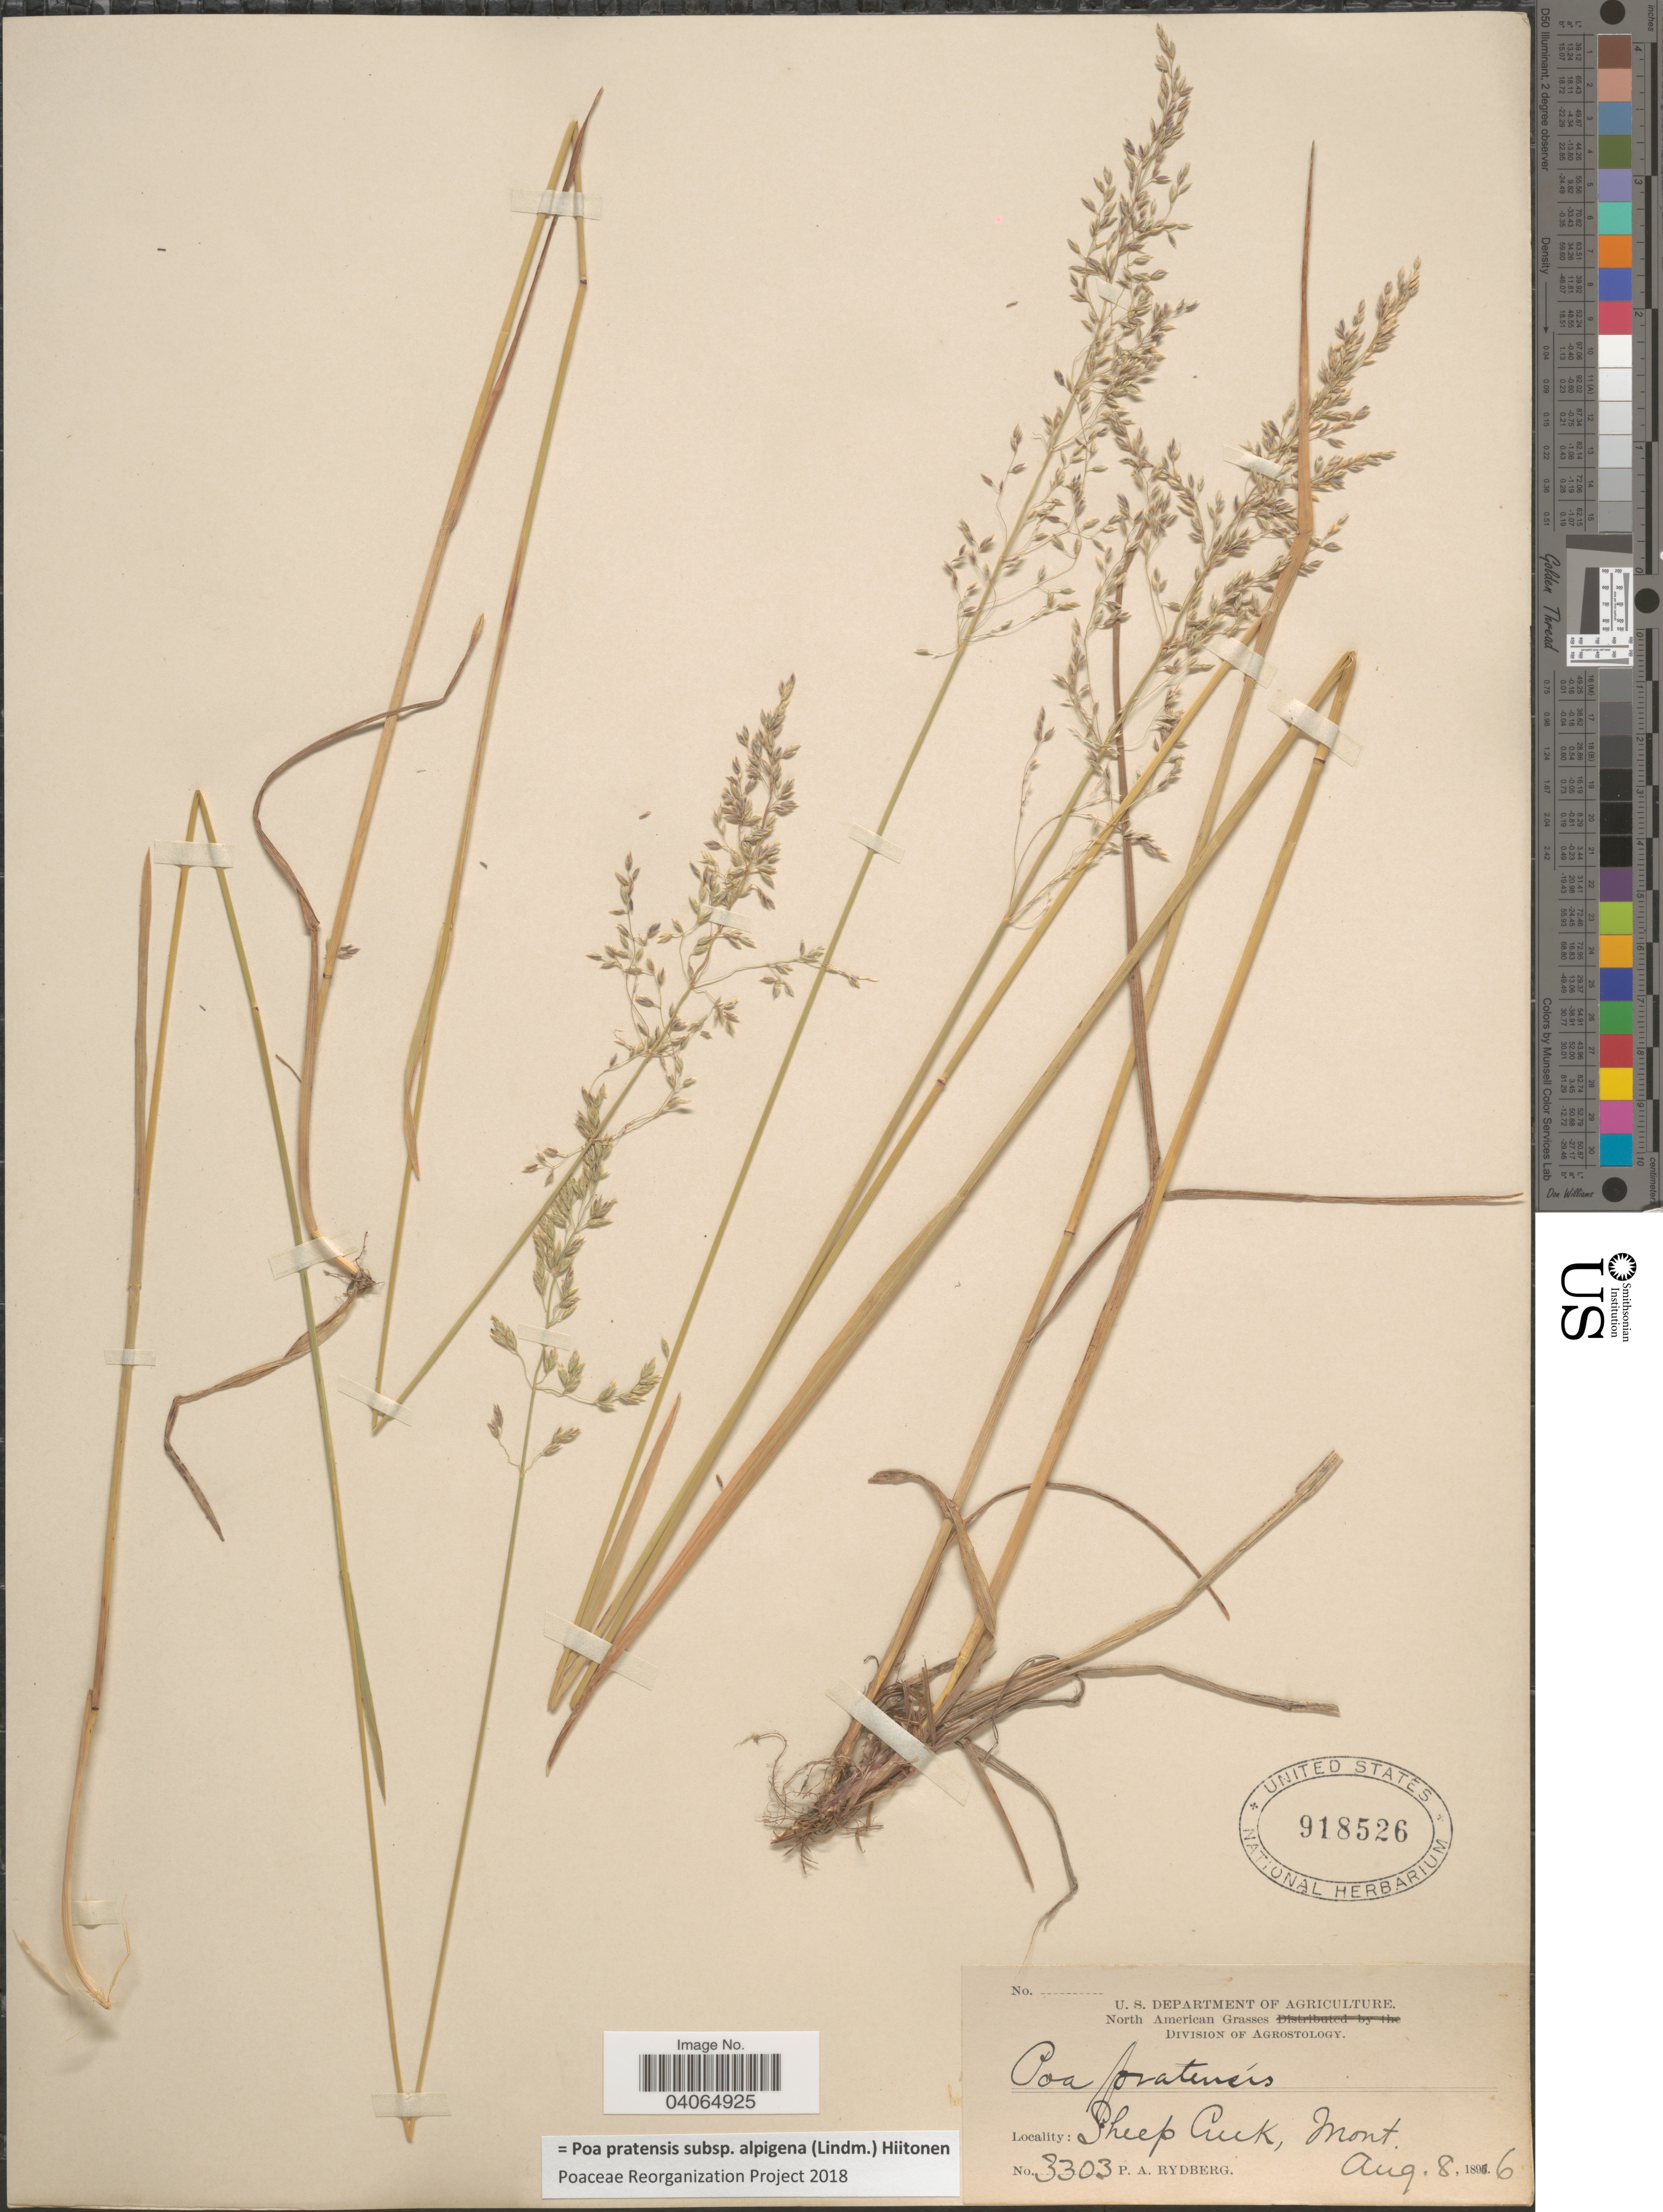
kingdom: Plantae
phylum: Tracheophyta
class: Liliopsida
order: Poales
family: Poaceae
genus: Poa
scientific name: Poa pratensis subsp. alpigena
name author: (Lindm.) Hiitonen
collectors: P. A. Rydberg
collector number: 3303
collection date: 1896-08-08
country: United States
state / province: Montana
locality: Sheep Creek.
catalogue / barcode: US 918526